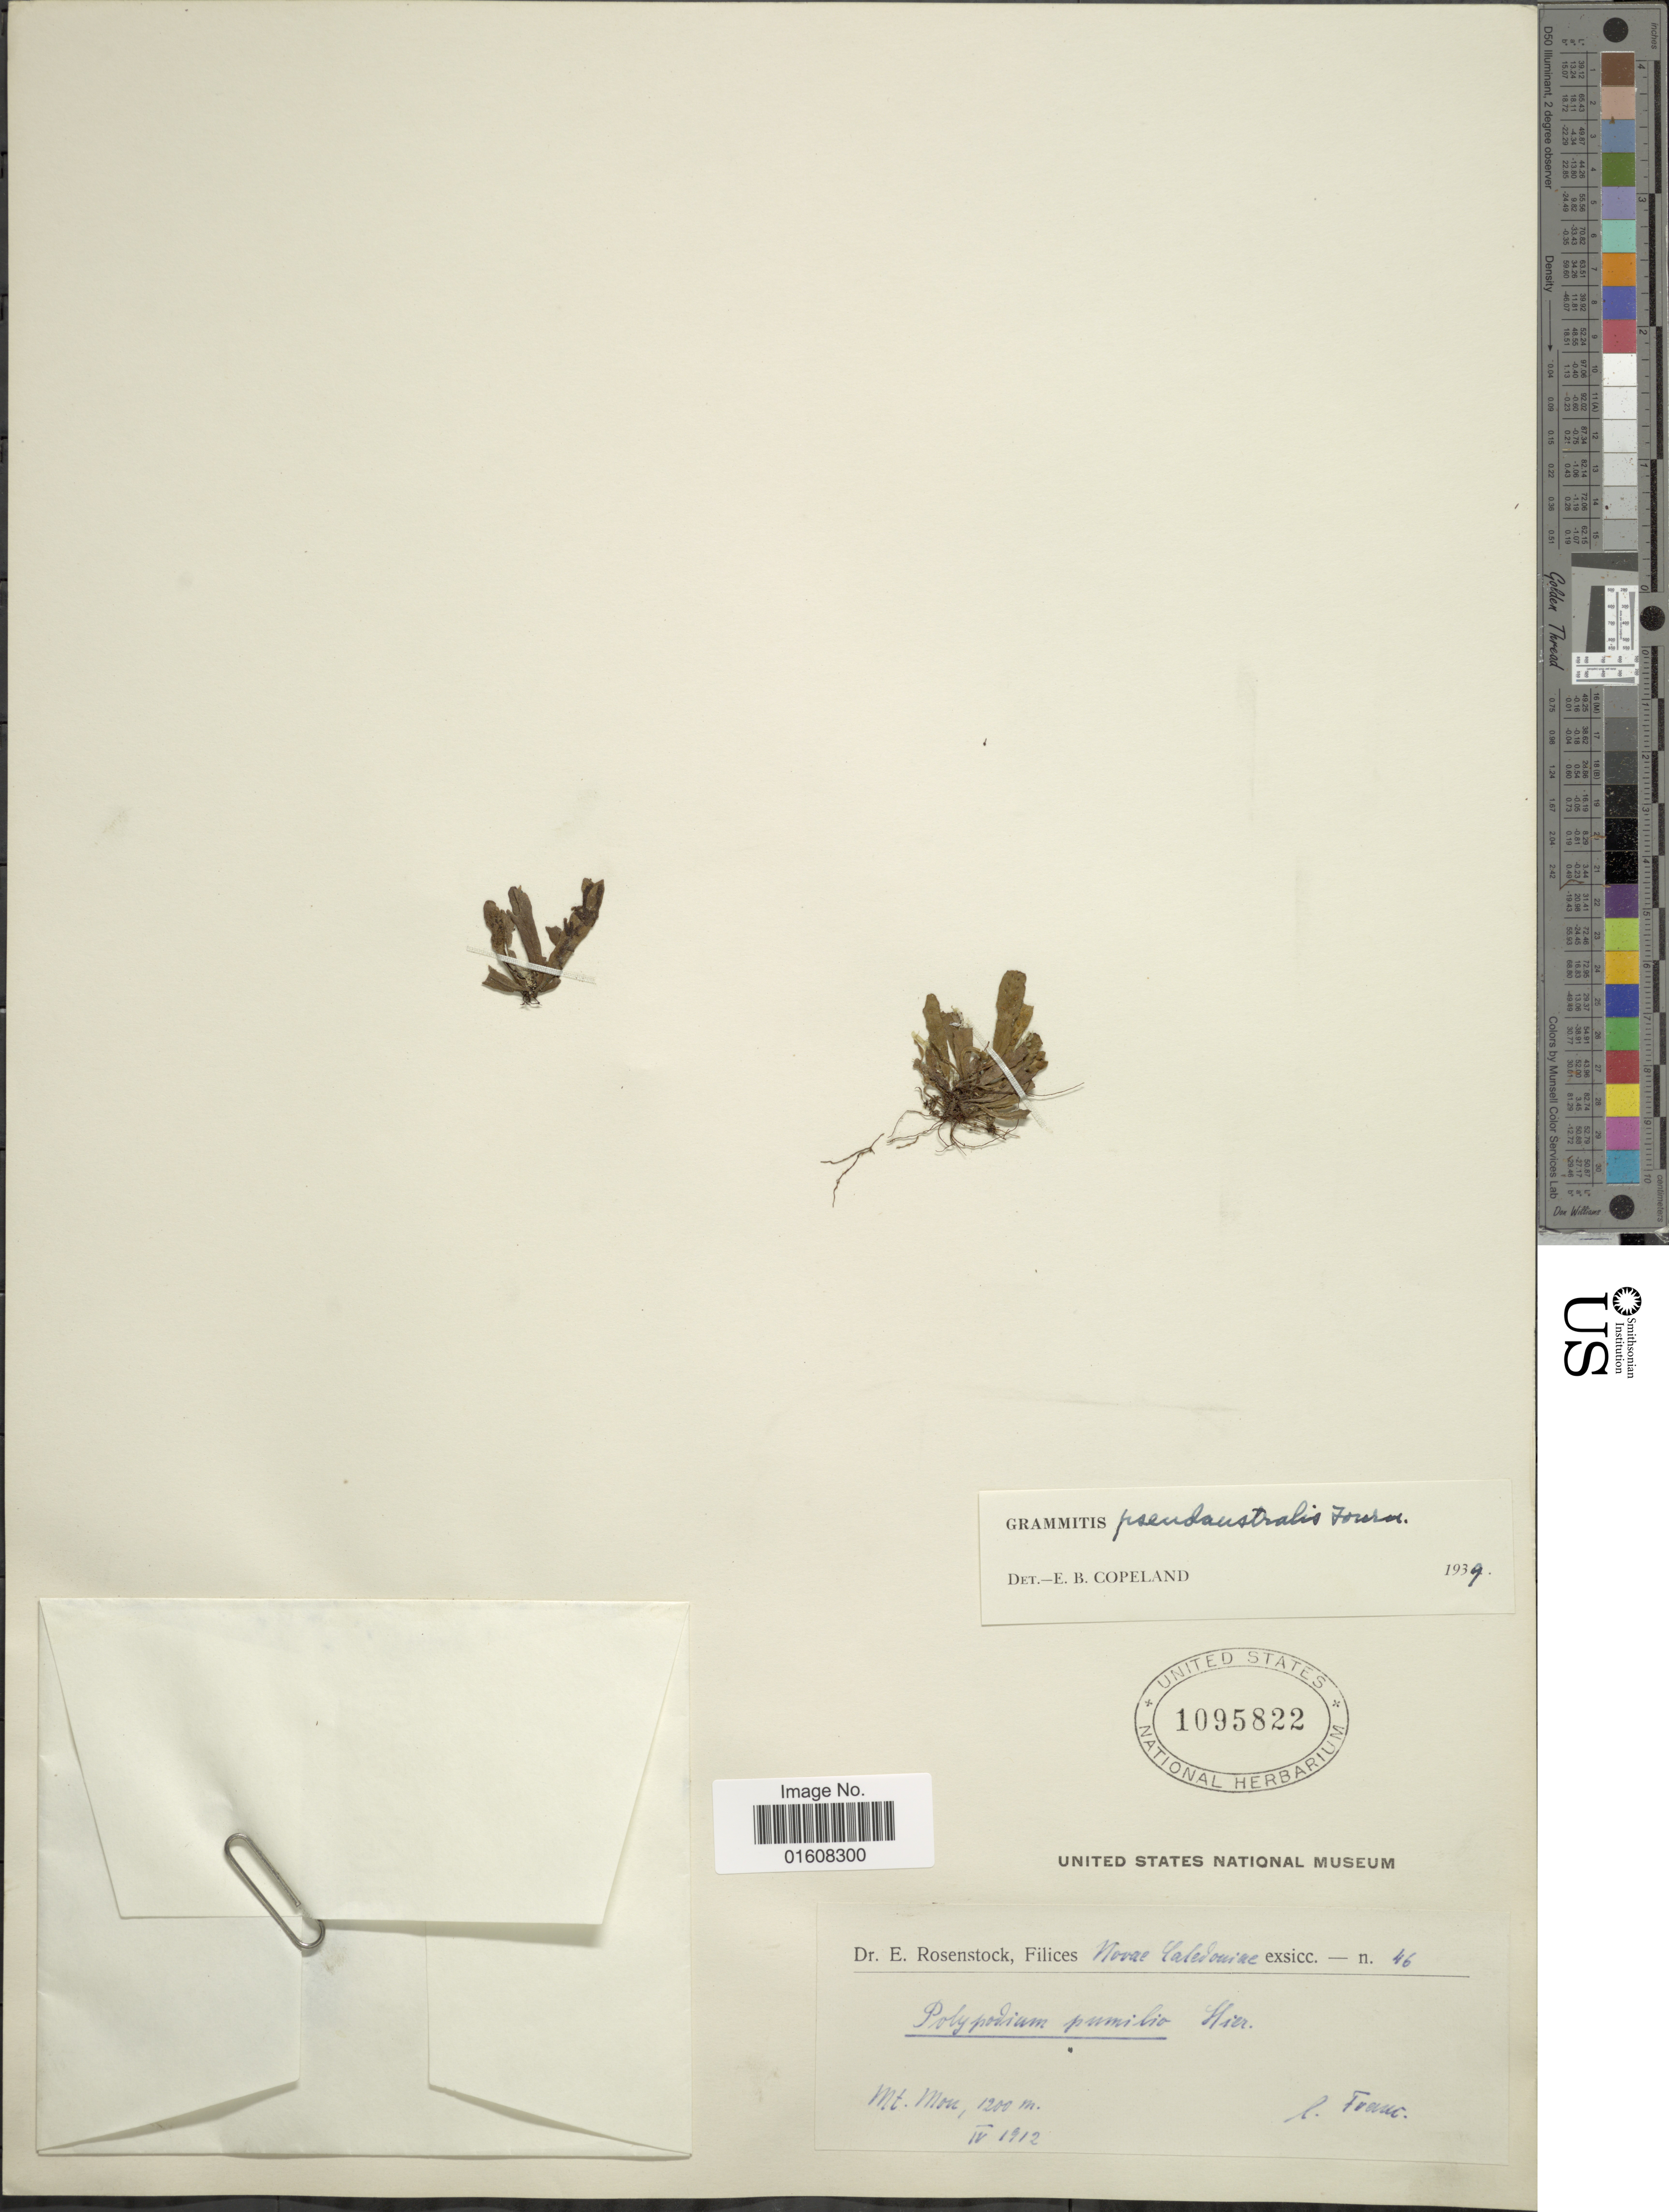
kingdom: Plantae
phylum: Tracheophyta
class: Polypodiopsida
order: Polypodiales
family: Polypodiaceae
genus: Grammitis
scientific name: Grammitis pseudoaustralis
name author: E. Fourn.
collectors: Franc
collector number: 46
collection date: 1912-04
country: New Caledonia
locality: Mt. Mou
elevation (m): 1200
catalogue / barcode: US 1095822